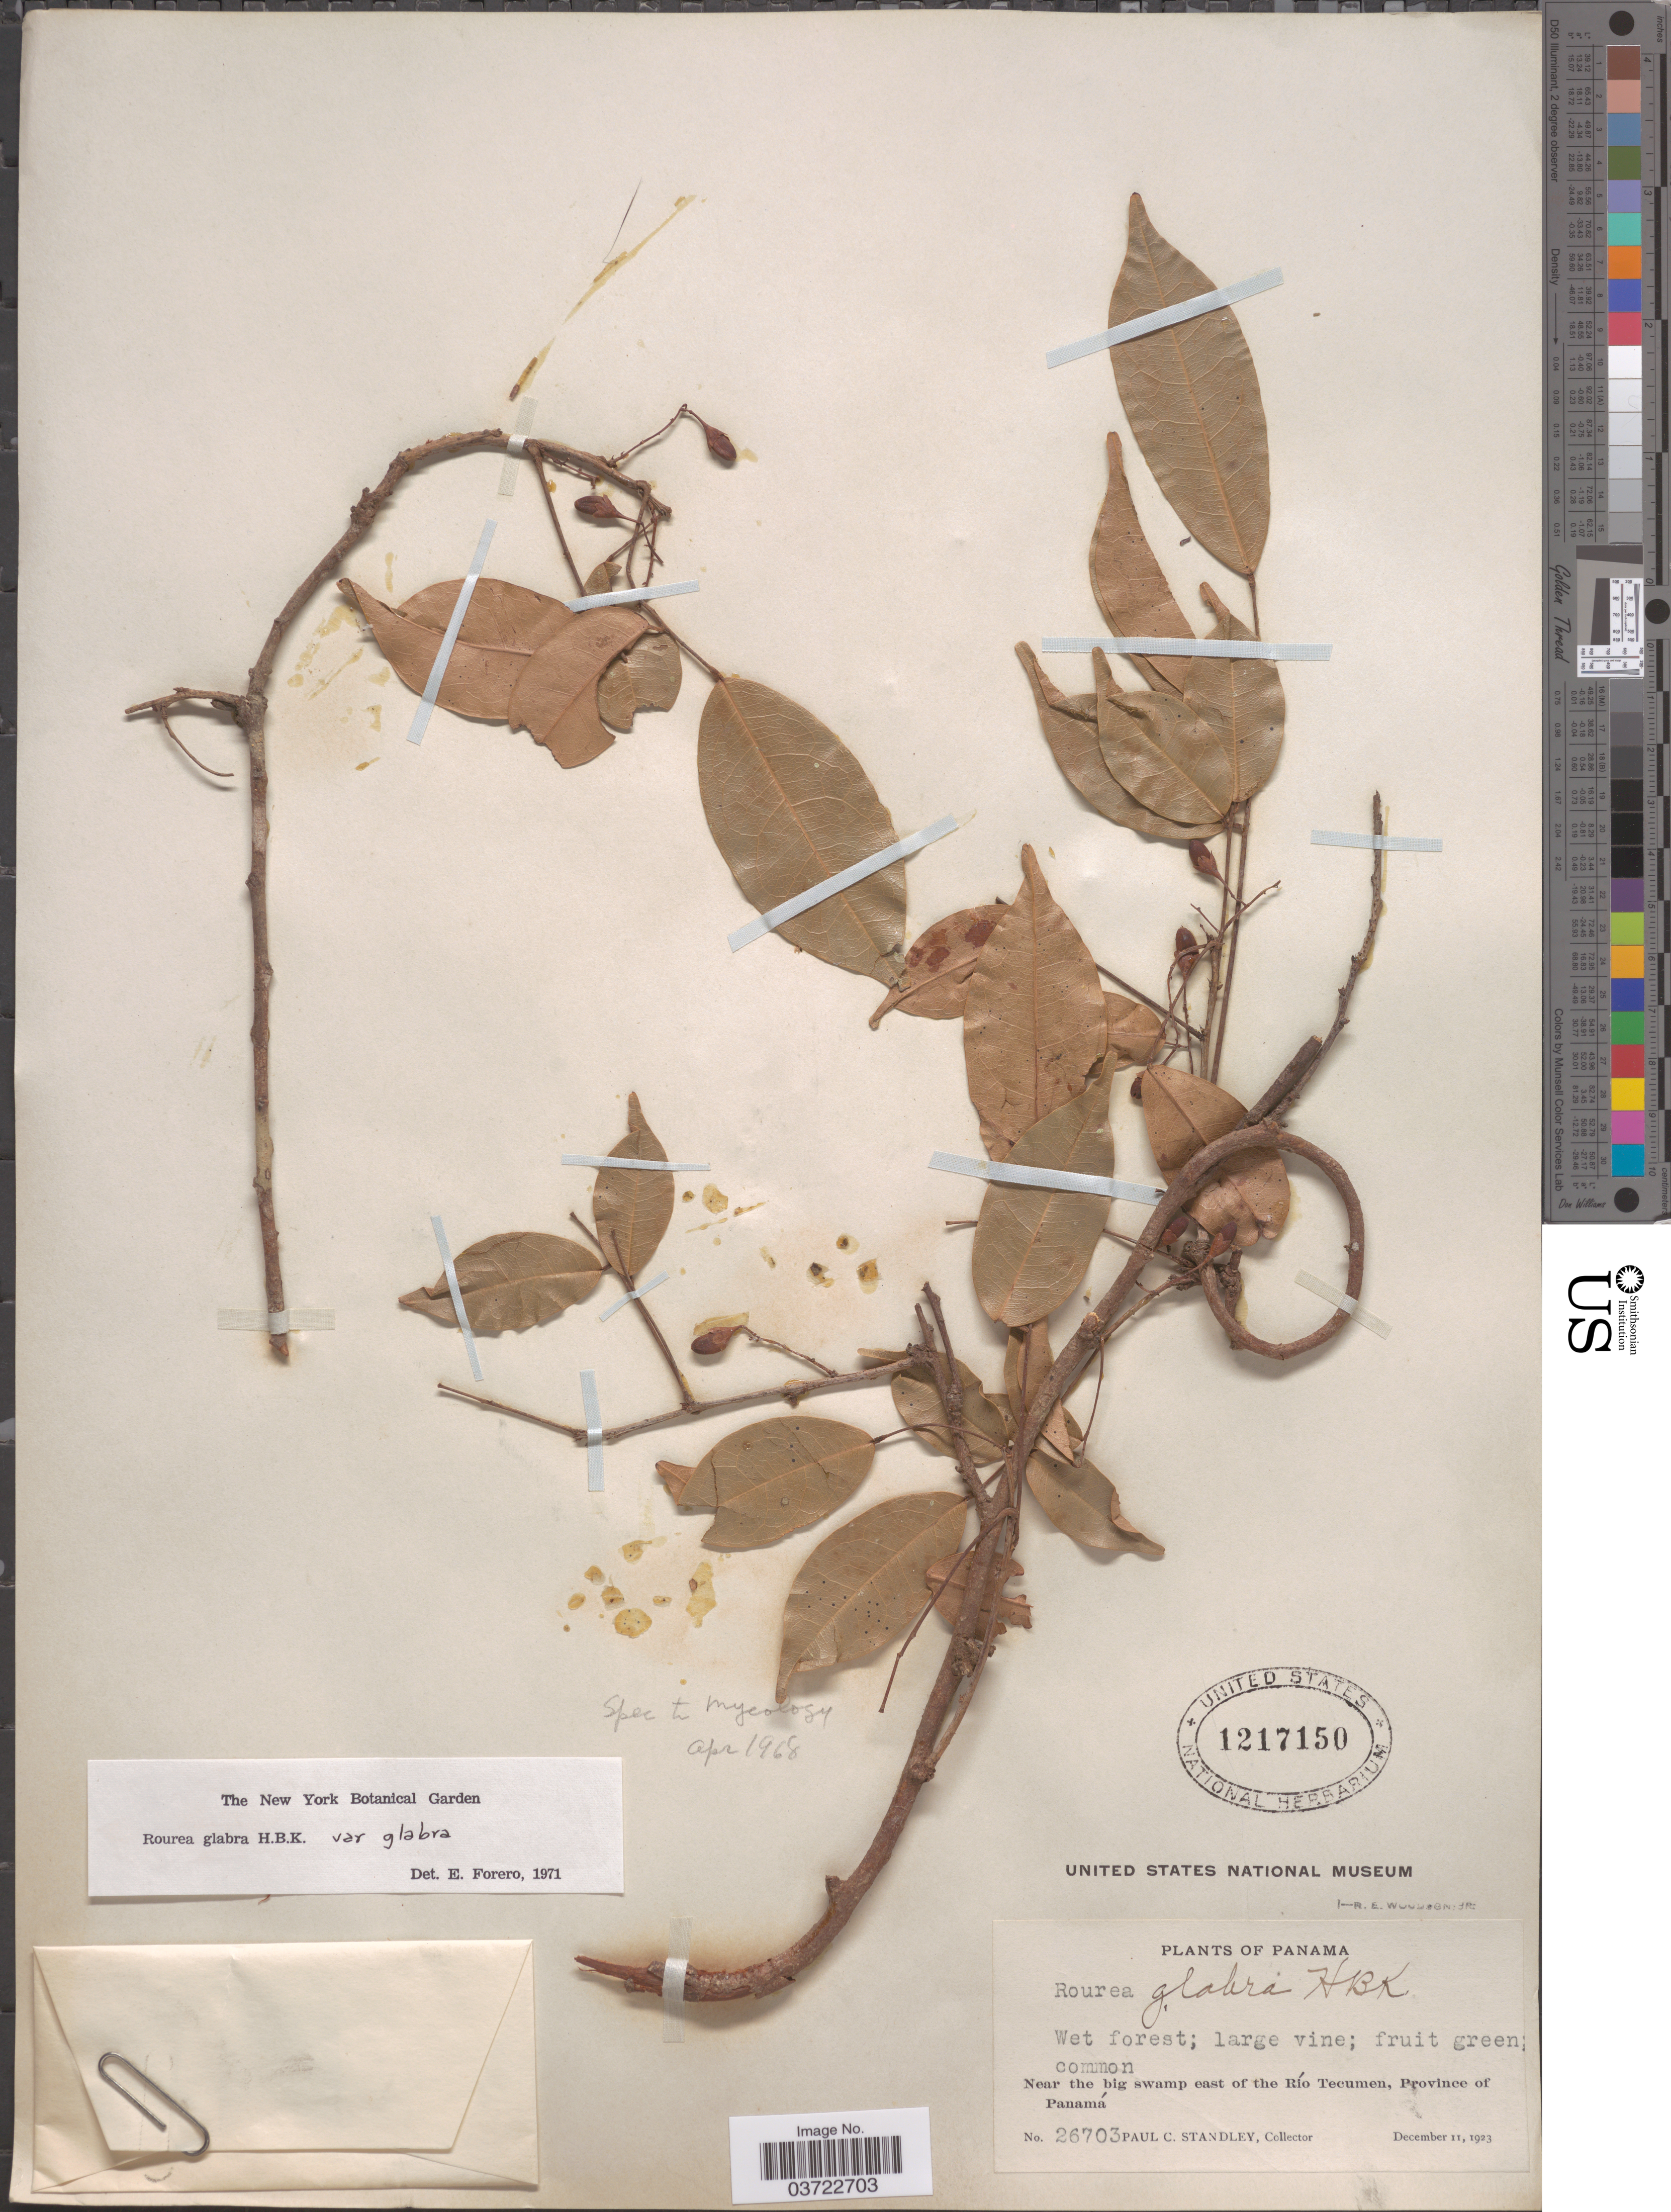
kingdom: Plantae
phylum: Tracheophyta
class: Magnoliopsida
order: Oxalidales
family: Connaraceae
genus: Rourea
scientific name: Rourea glabra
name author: Kunth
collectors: P. C. Standley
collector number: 26703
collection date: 1923-12-11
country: Panama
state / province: Panamá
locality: Near the big swamp east of the Río Tecumen.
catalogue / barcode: US 1217150